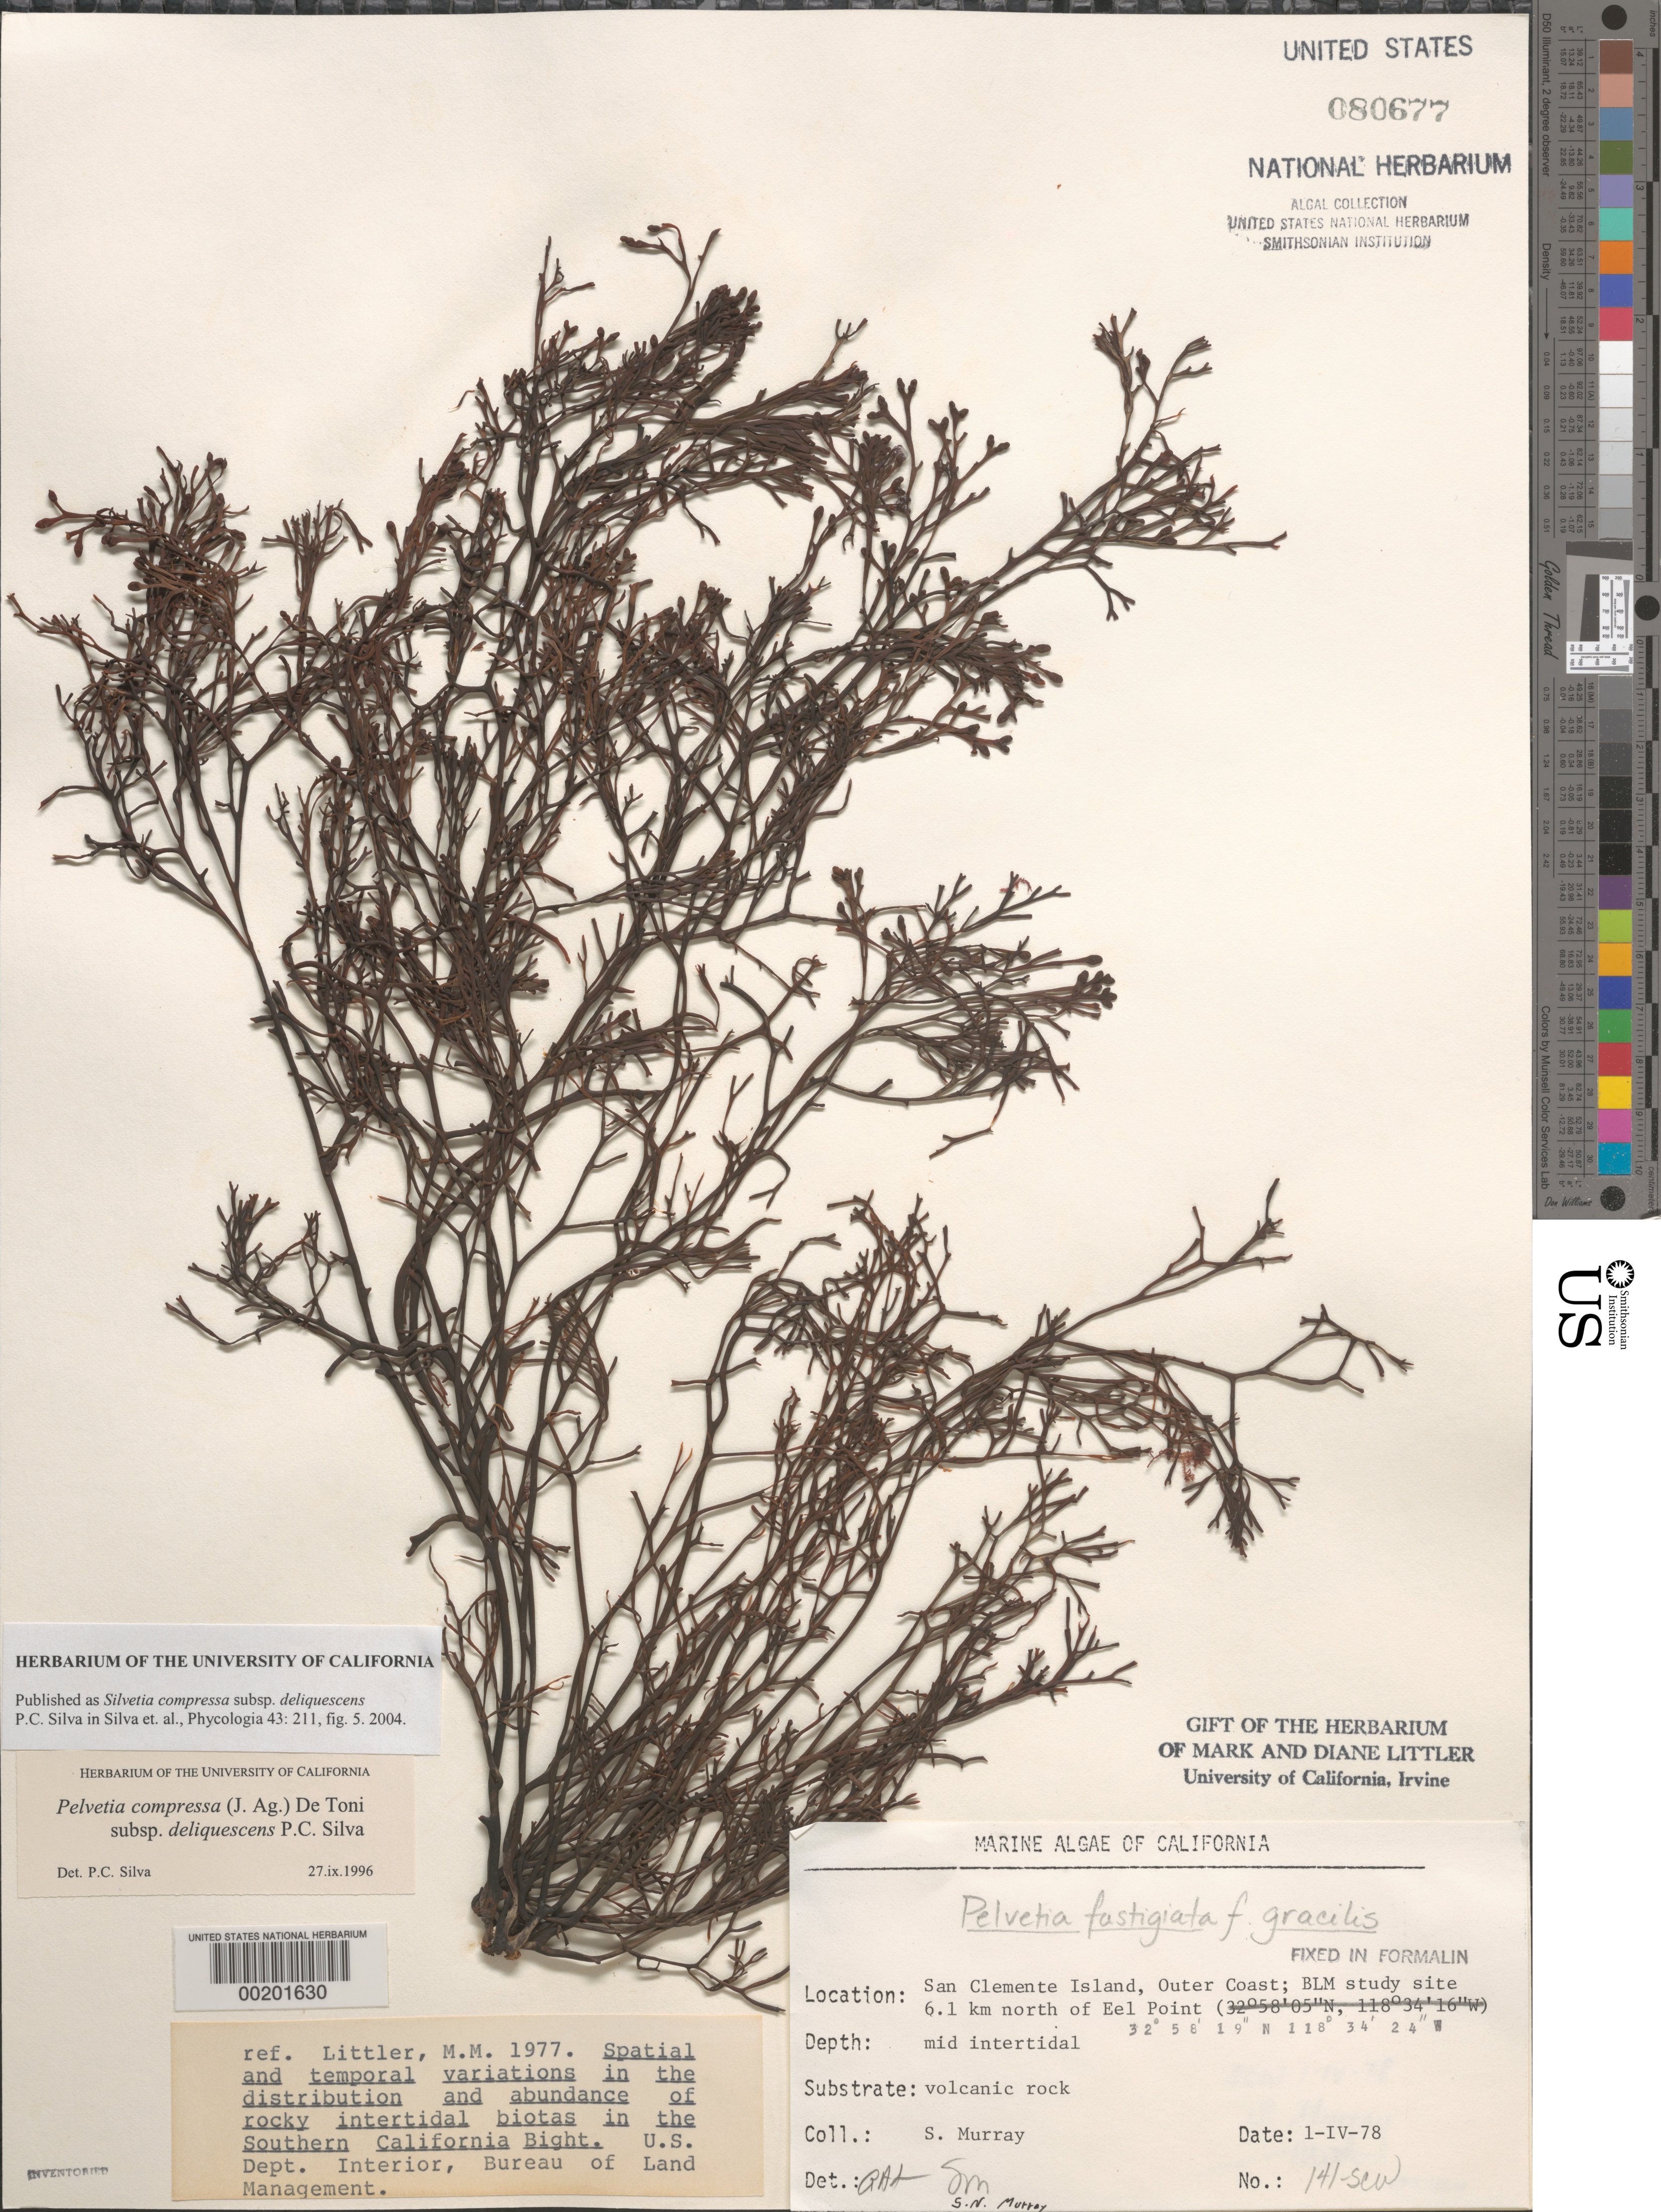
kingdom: Chromista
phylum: Ochrophyta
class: Phaeophyceae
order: Fucales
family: Fucaceae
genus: Silvetia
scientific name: Silvetia compressa subsp. deliquescens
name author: P.C. Silva in P.C. Silva et al.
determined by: Silva, P. C.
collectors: S. N. Murray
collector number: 141-SCW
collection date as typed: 01 Apr 1978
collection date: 1978-04-01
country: United States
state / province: California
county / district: Los Angeles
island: San Clemente Island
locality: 6.1 km north of Eel Point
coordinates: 32 58'19"N, 118 34'24"W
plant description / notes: BLM-SOCALBIGHT Rocky Intertidal Survey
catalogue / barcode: US 80677